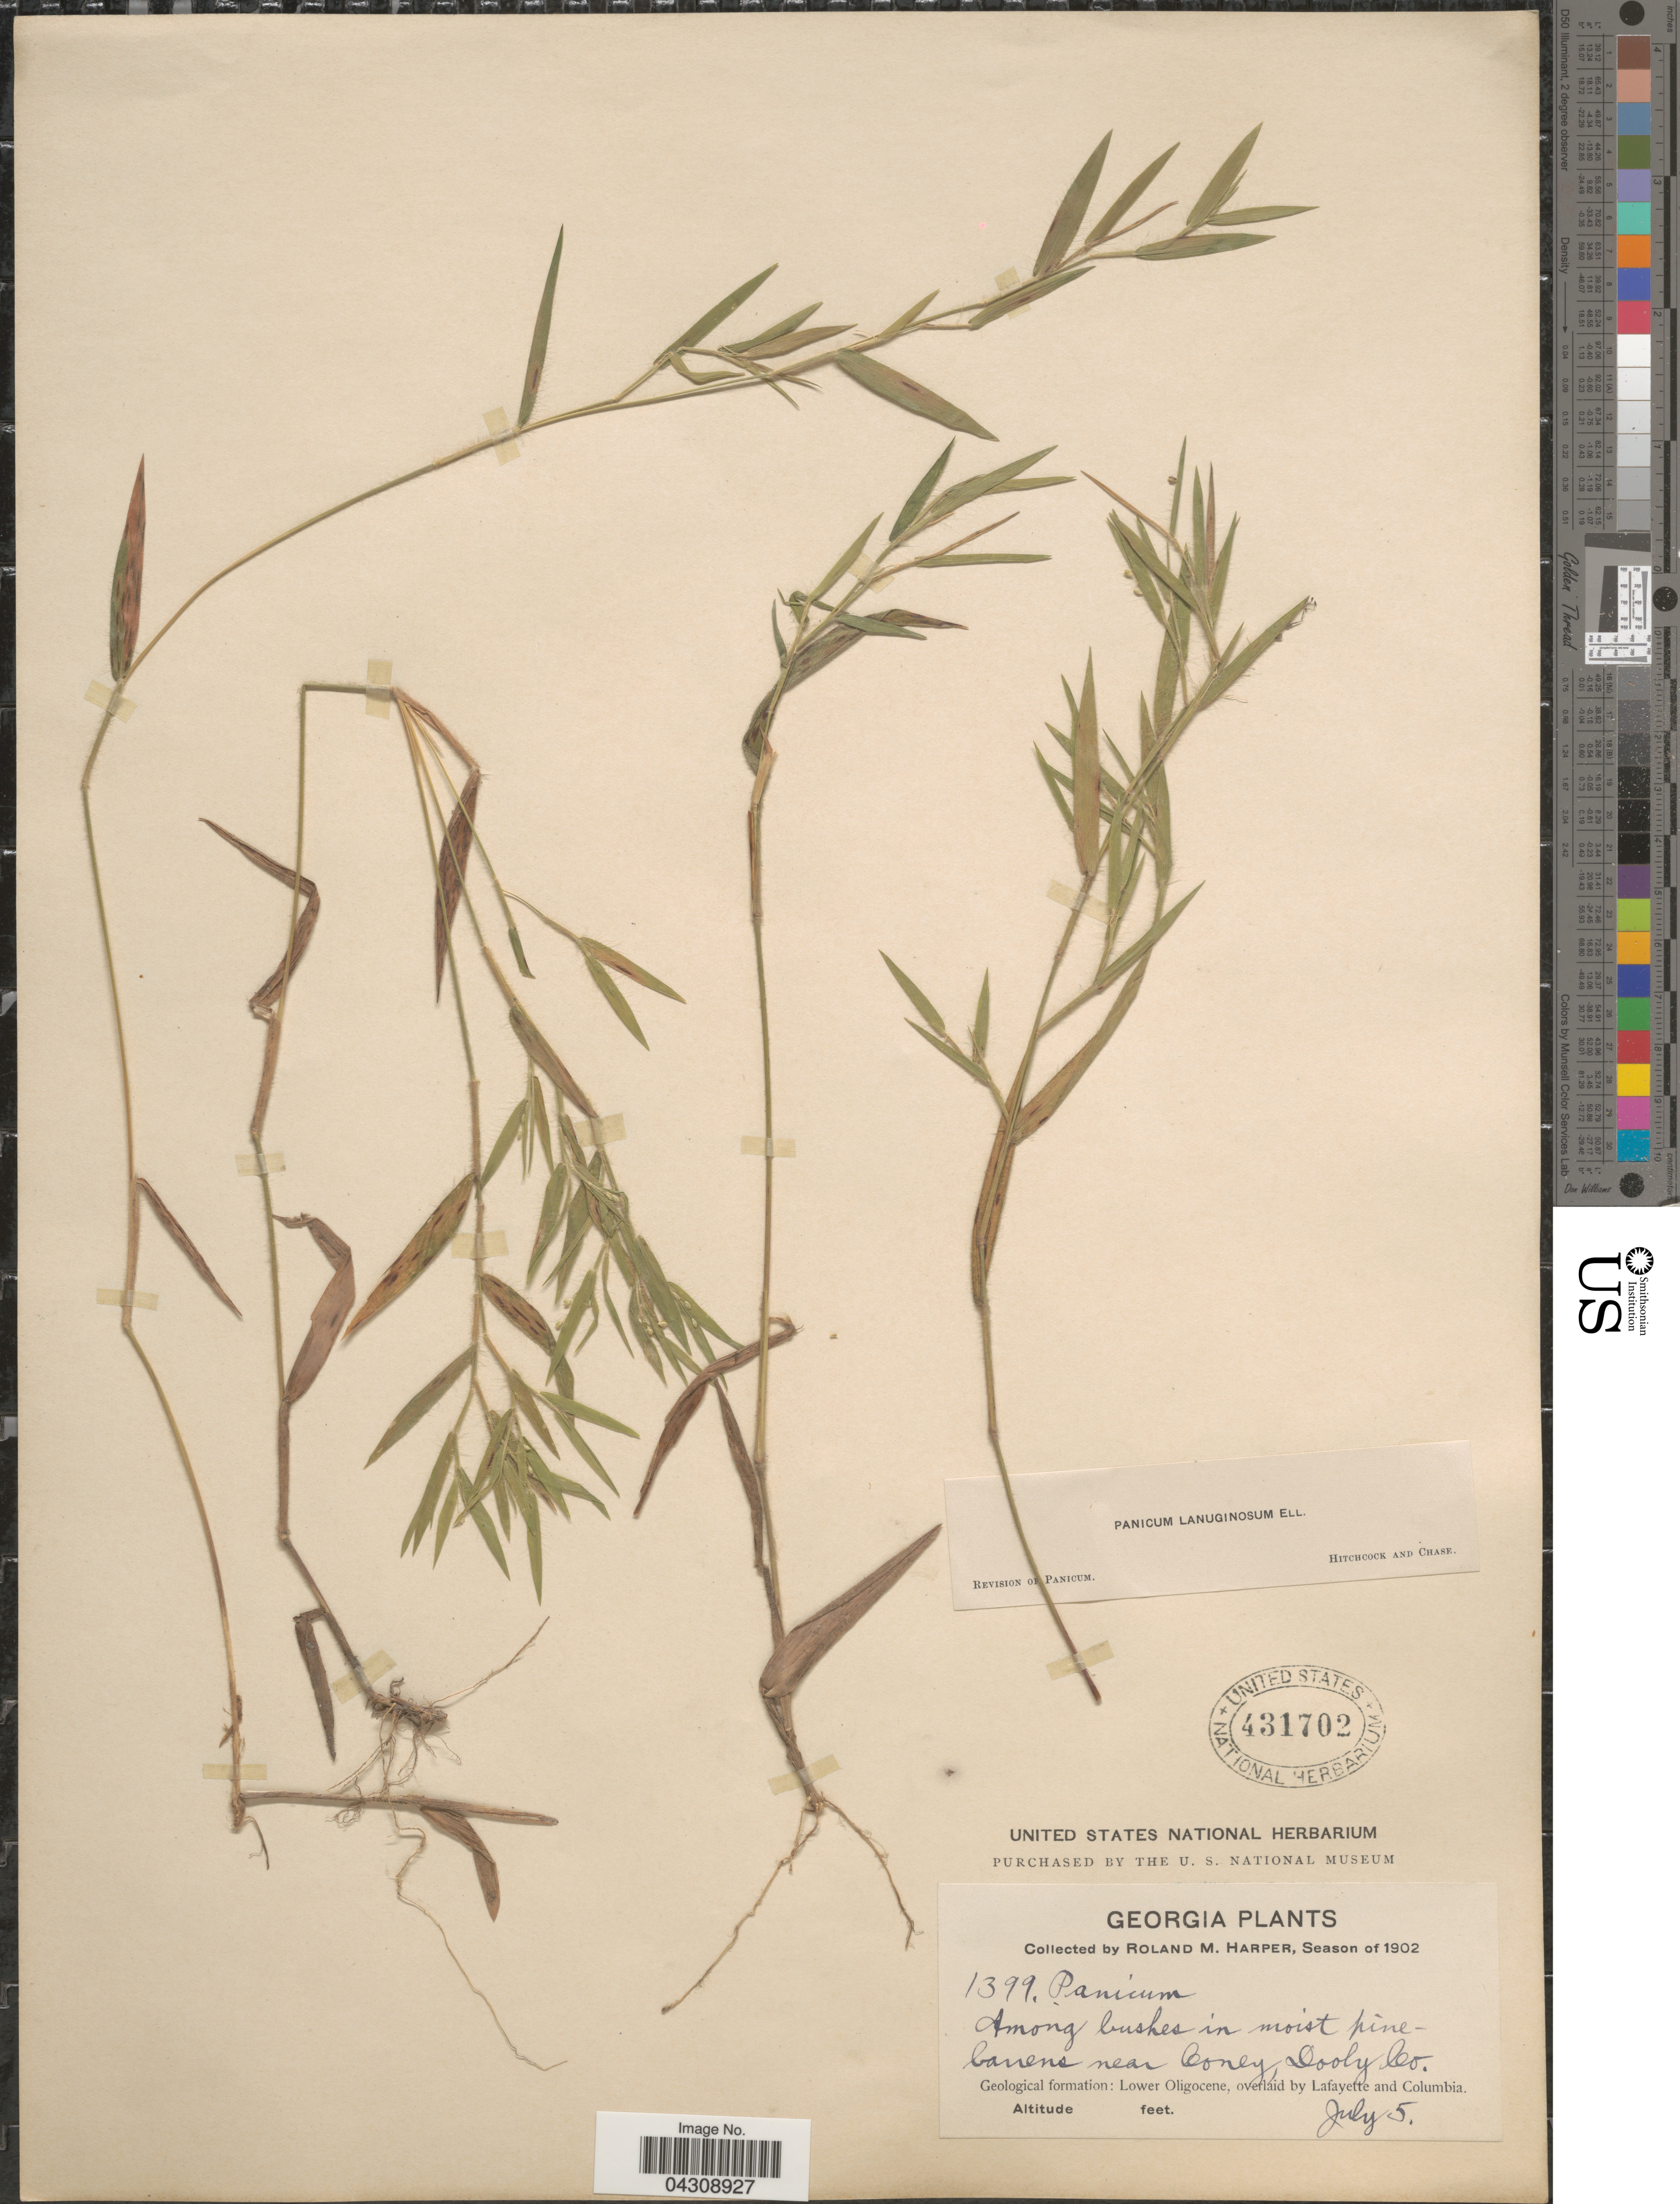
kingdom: Plantae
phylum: Tracheophyta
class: Liliopsida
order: Poales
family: Poaceae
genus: Dichanthelium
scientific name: Dichanthelium acuminatum var. acuminatum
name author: (Sw.) Gould & C.A. Clark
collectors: R. M. Harper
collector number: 1399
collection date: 1902-07-05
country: United States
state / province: Georgia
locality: Among bushes in moist pinebarrens near Coney, Dooly Co. Geological formation: Lower Oligocene, overlaid by Lafayette and Columbia.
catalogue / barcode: US 431702